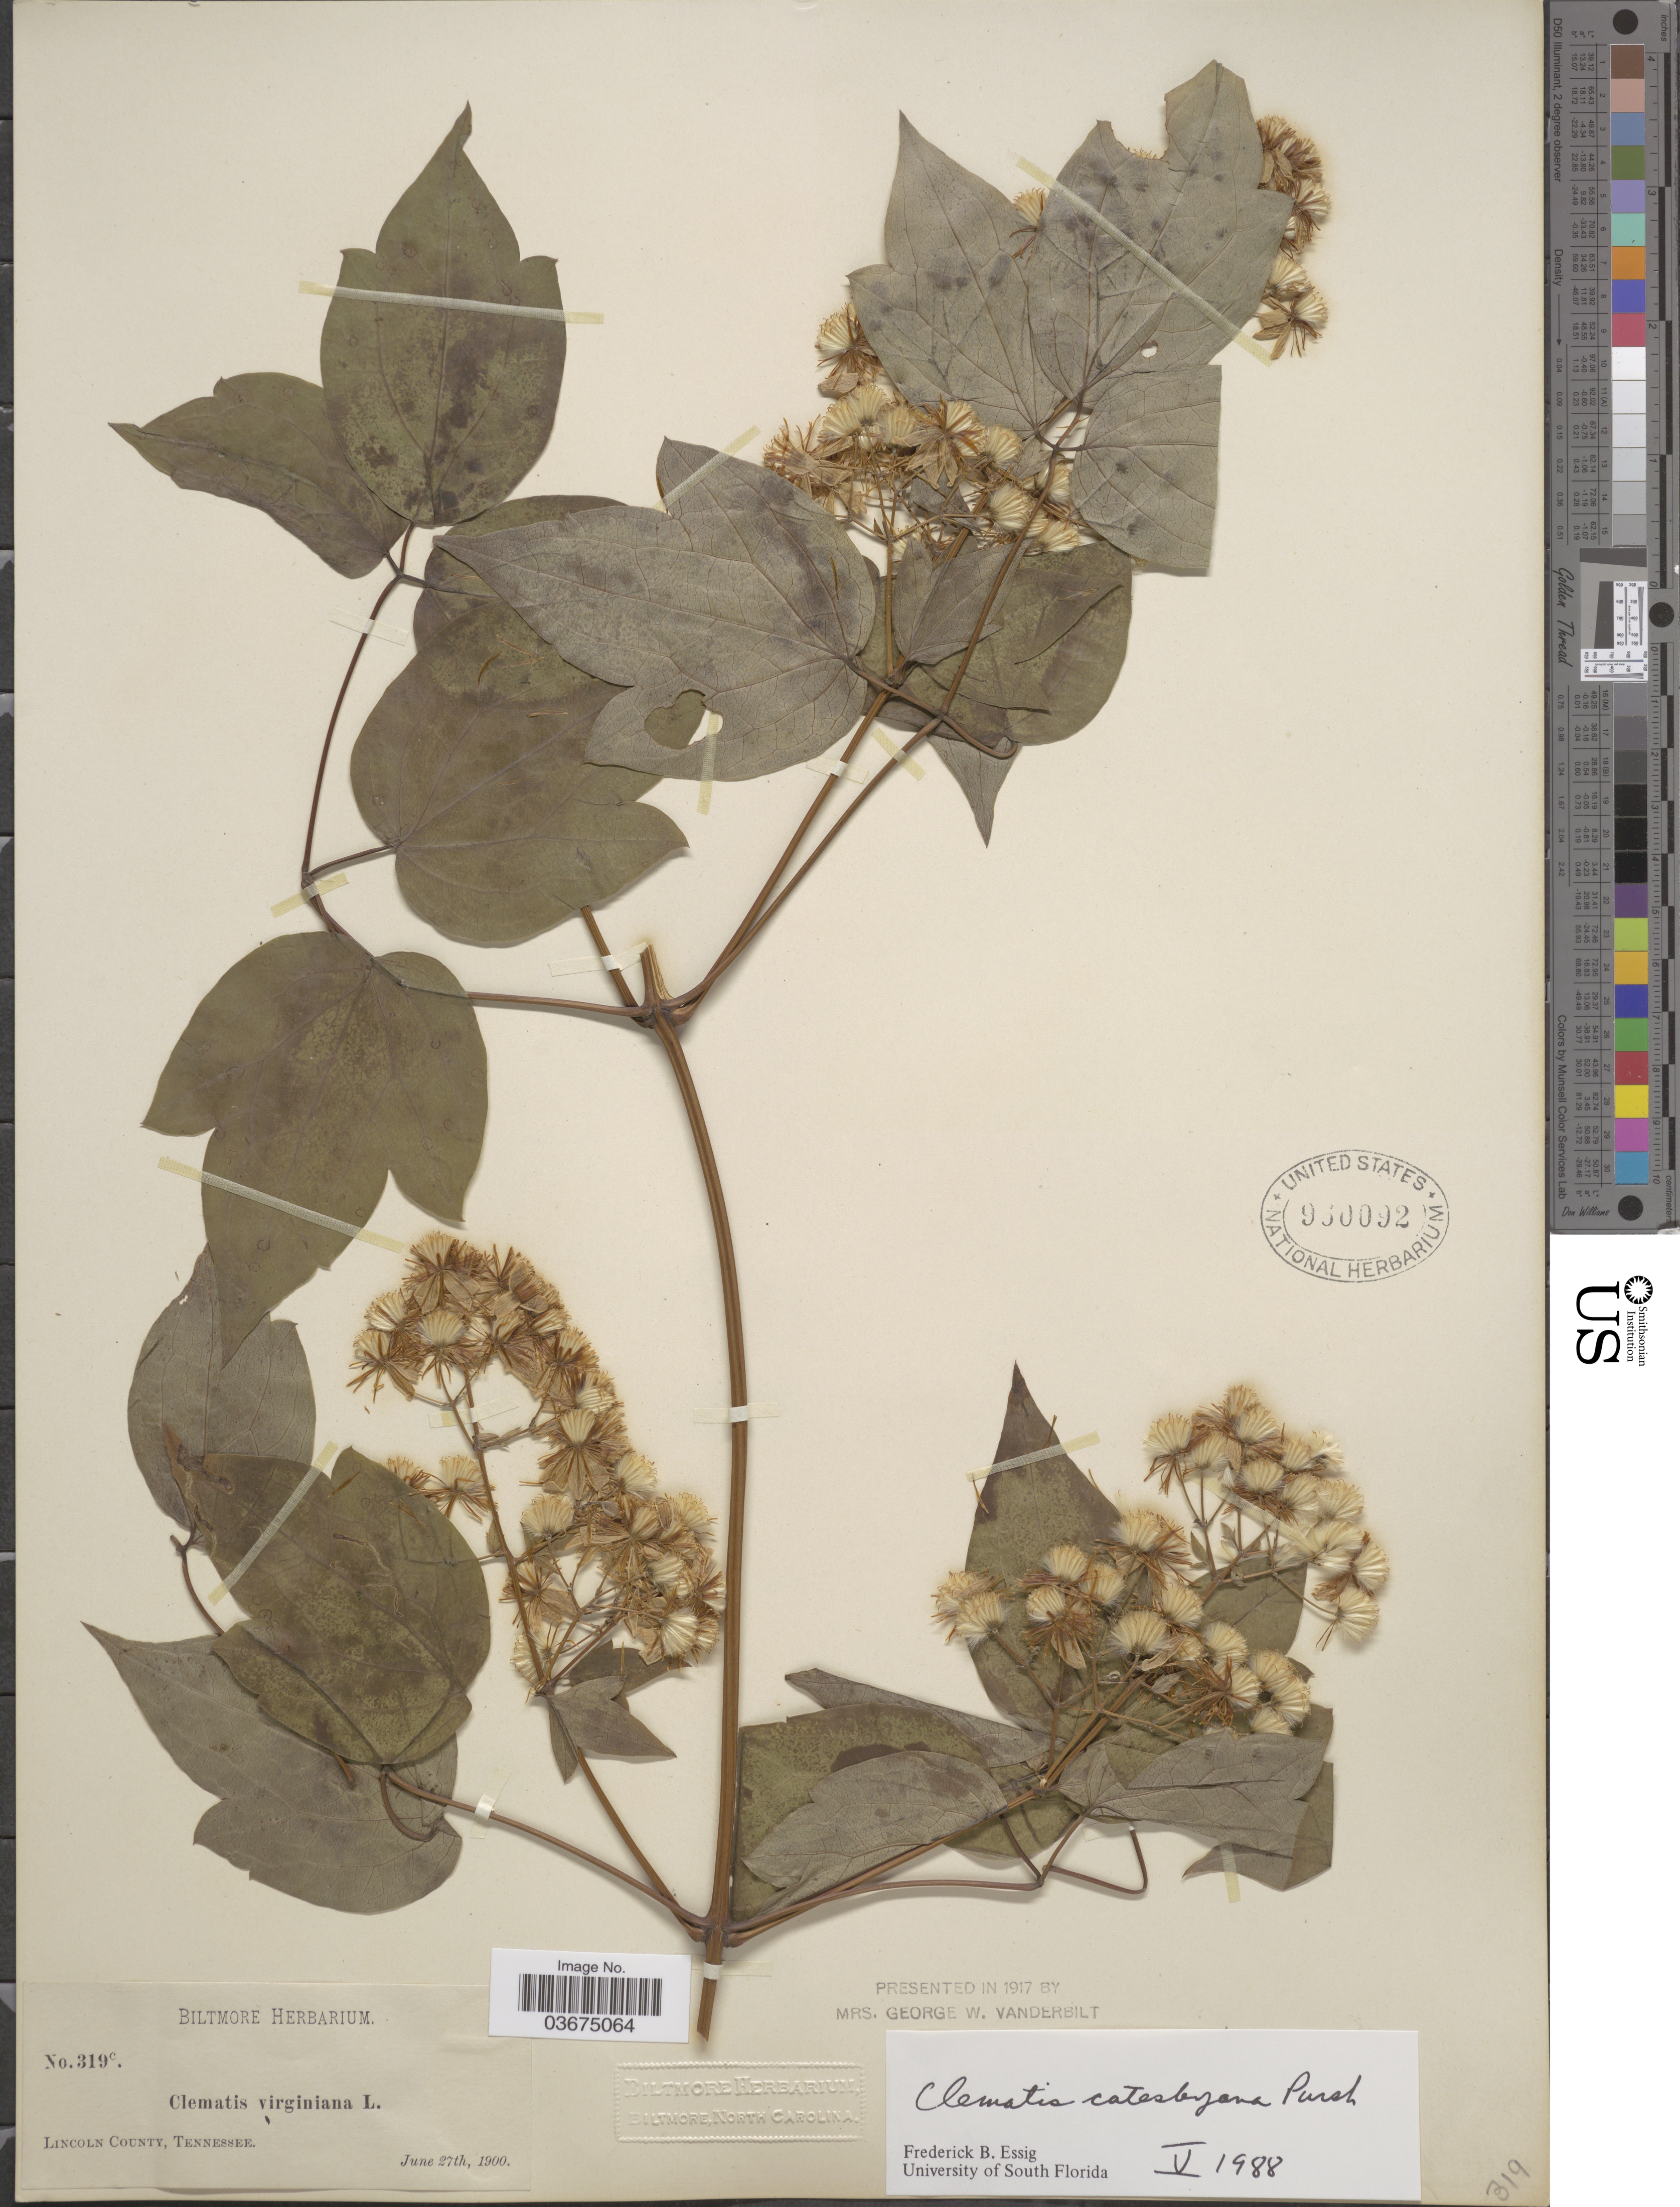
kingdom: Plantae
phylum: Tracheophyta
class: Magnoliopsida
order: Ranunculales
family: Ranunculaceae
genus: Clematis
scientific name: Clematis catesbyana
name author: Pursh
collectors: ex herb. Biltmore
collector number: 319c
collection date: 1900-06-27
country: United States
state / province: Tennessee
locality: Lincoln County.